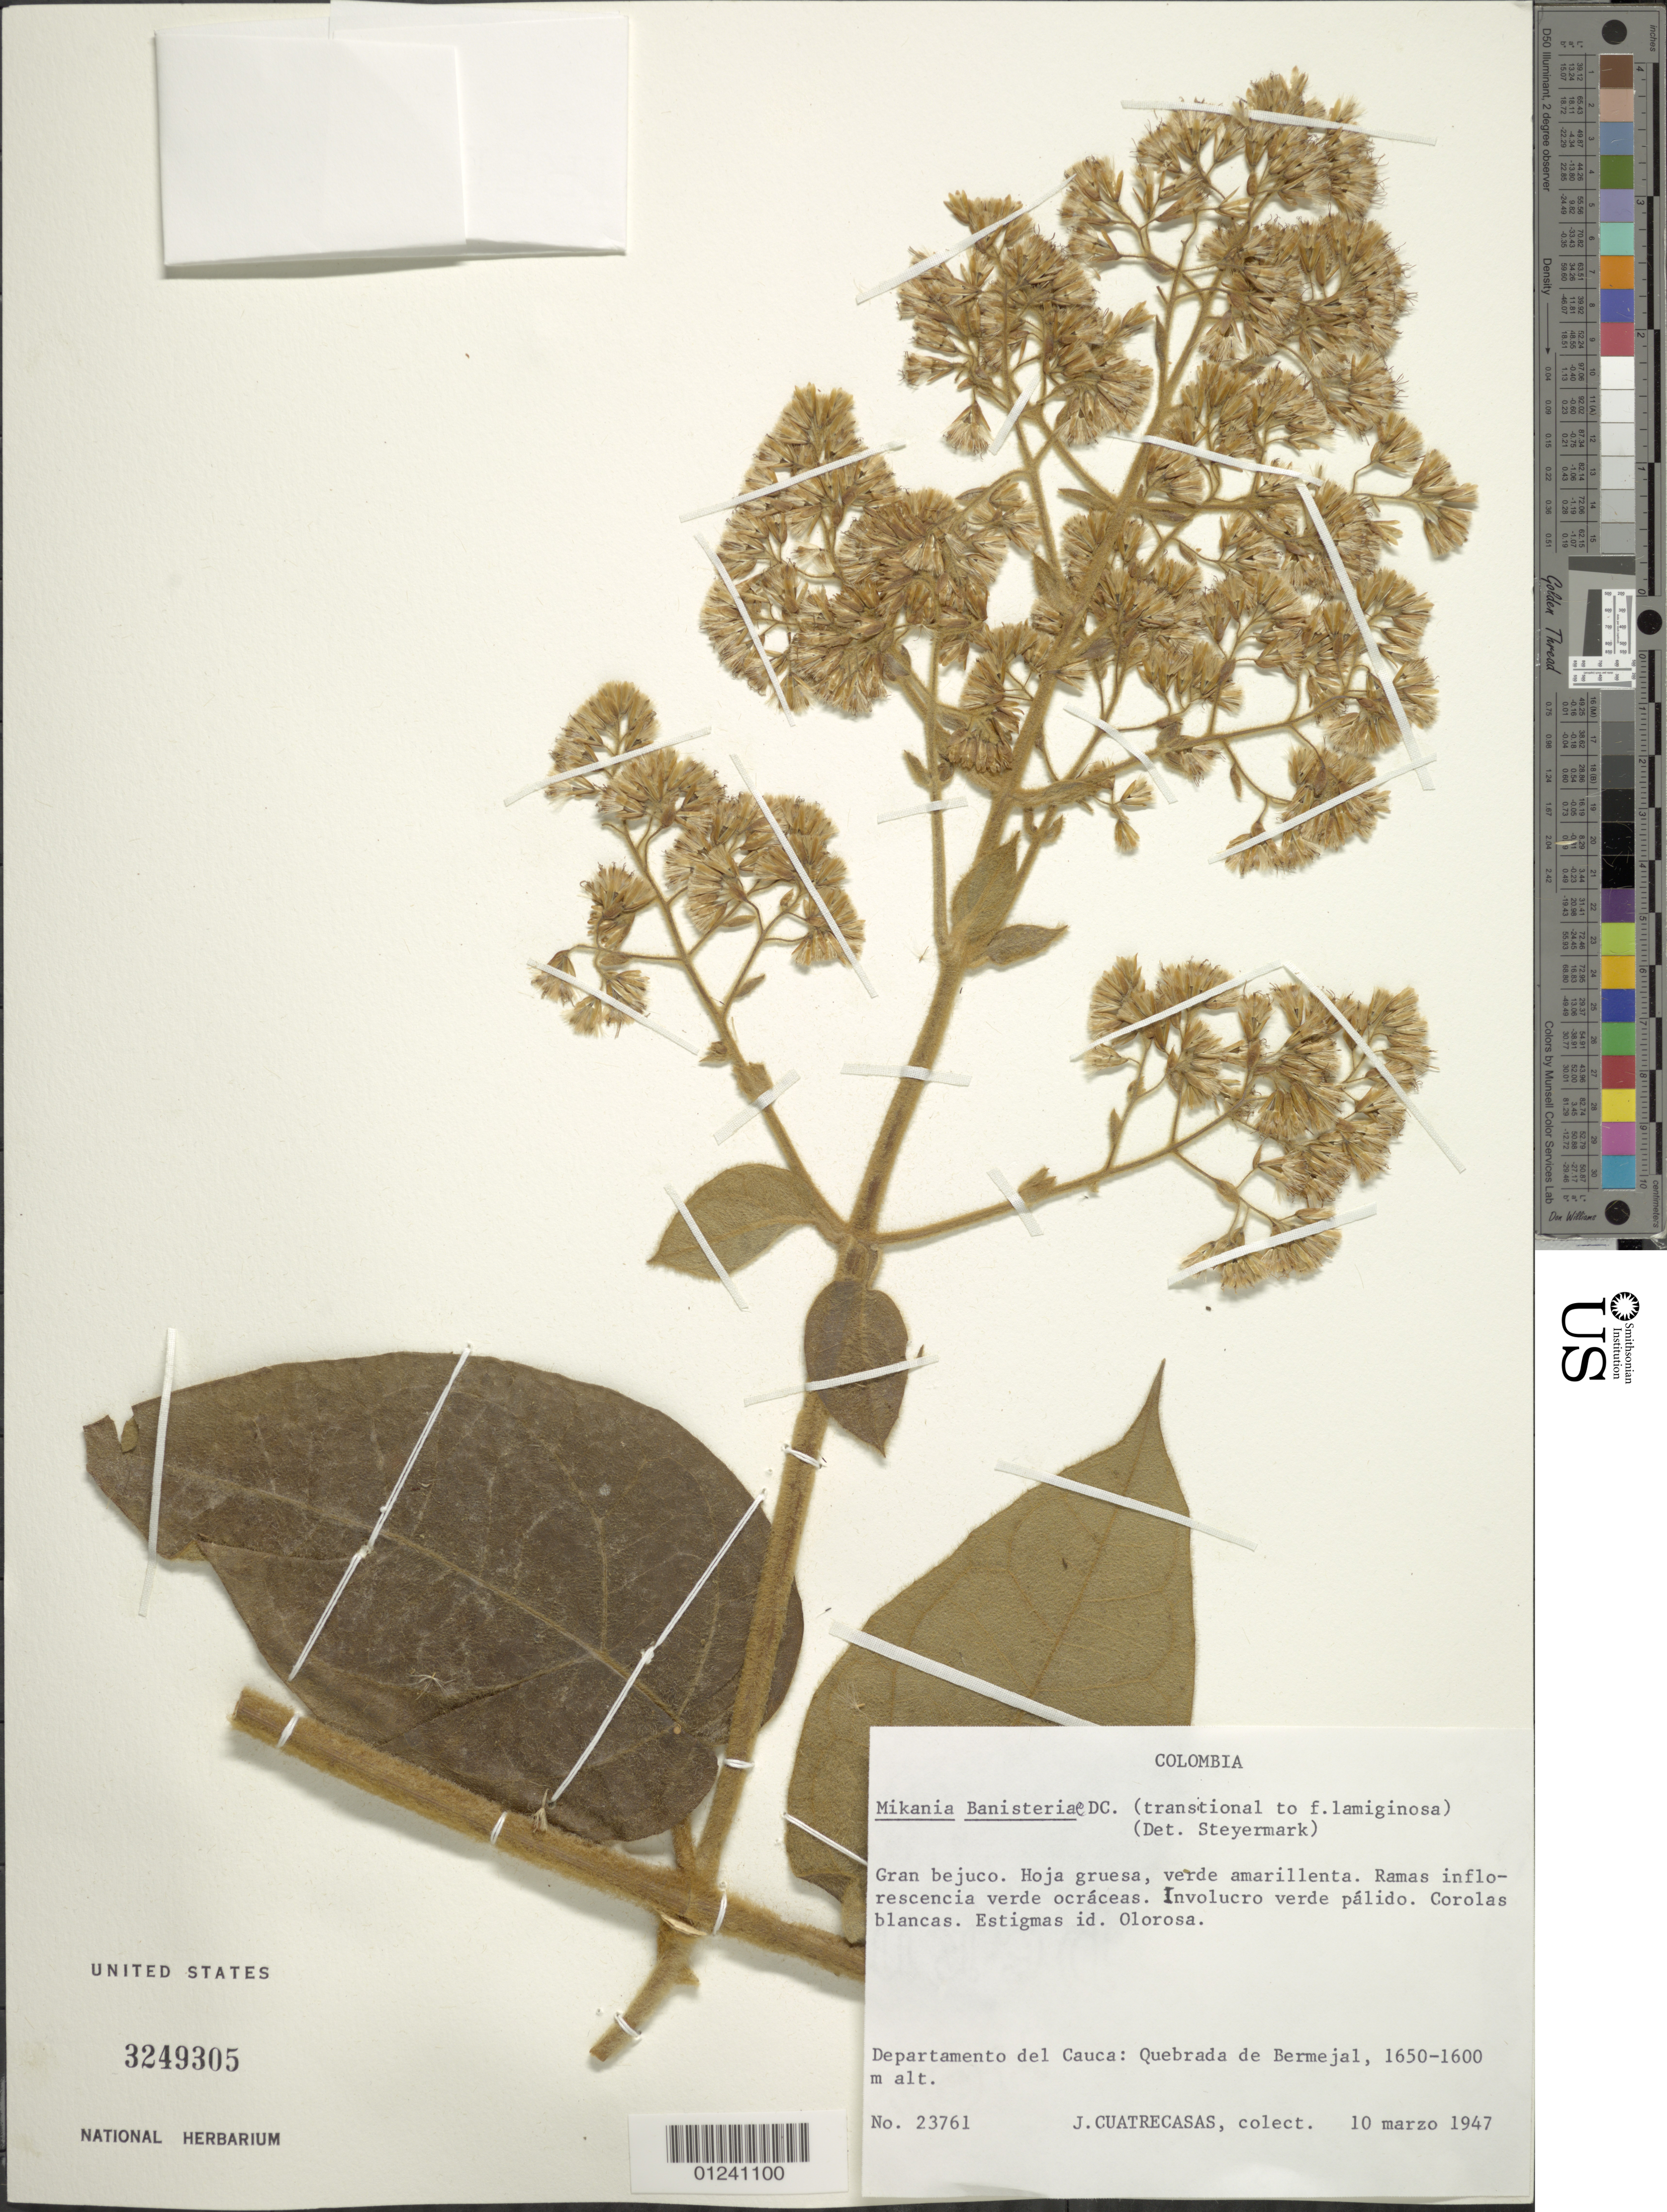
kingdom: Plantae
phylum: Tracheophyta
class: Magnoliopsida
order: Asterales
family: Asteraceae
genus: Mikania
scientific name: Mikania banisteriae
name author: DC.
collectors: J. Cuatrecasas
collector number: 23761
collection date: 1947-03-10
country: Colombia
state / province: Cauca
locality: Quebrada de Bermejal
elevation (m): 1600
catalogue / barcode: US 3249305